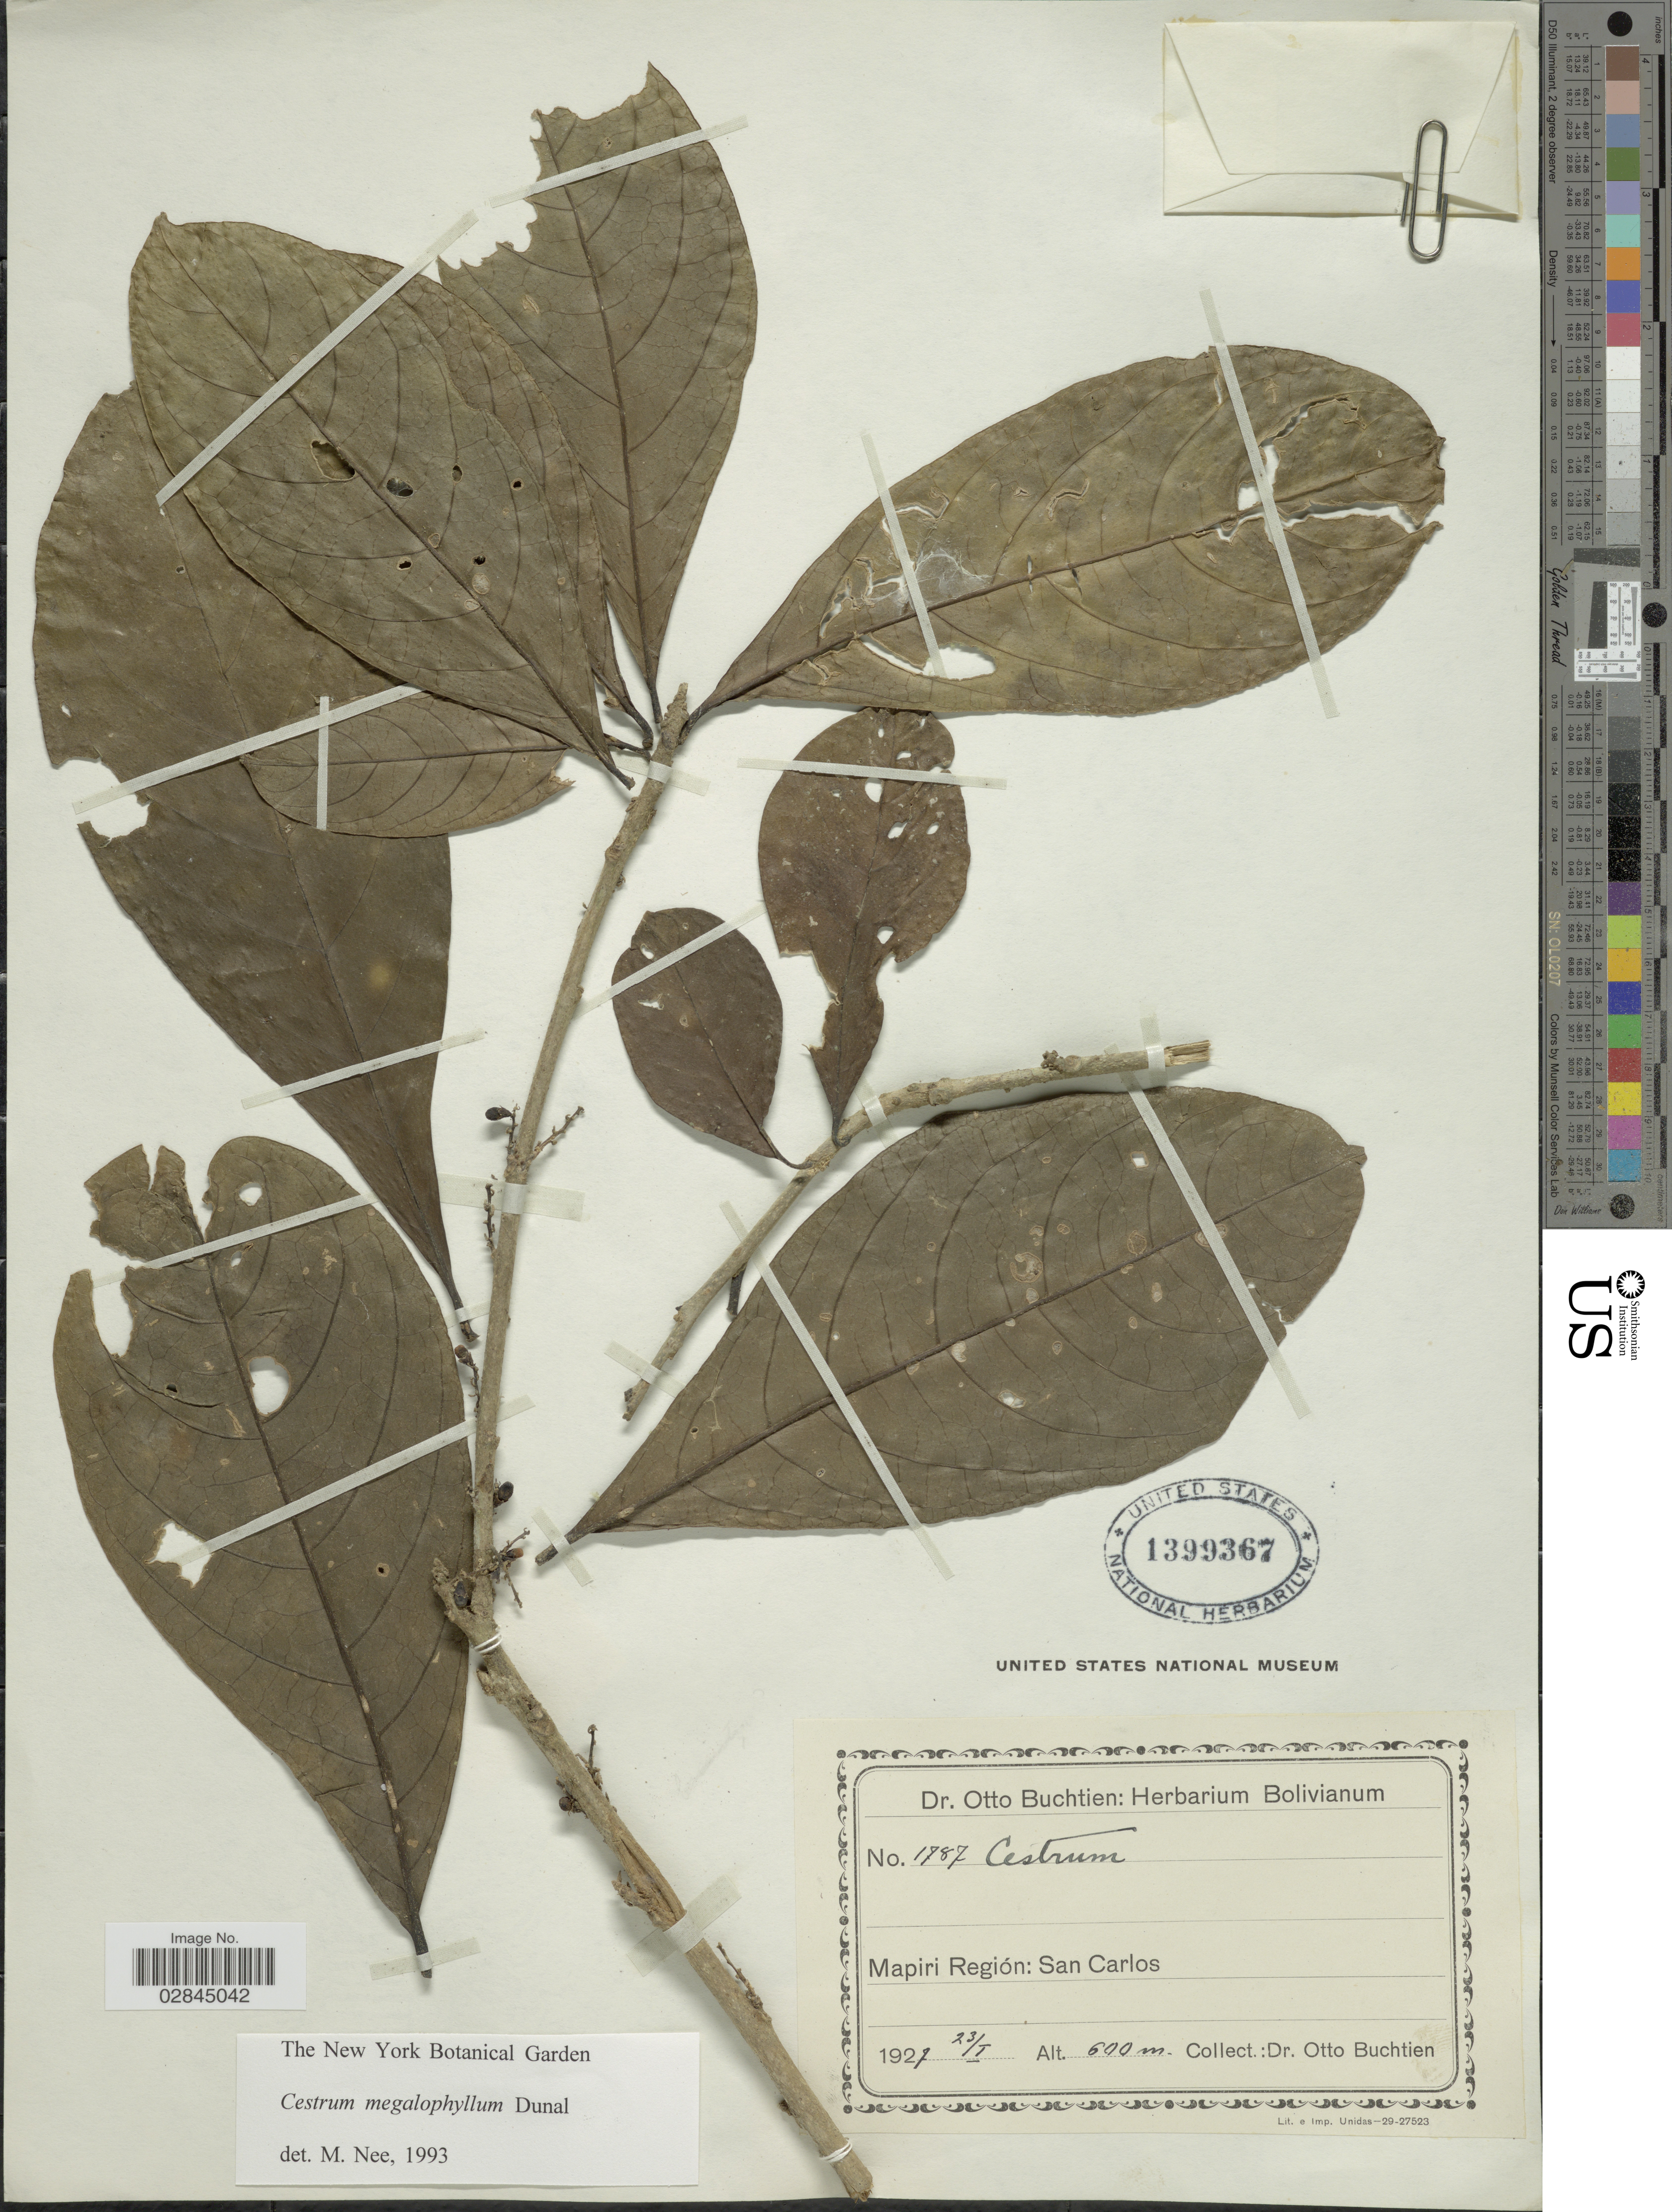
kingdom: Plantae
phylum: Tracheophyta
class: Magnoliopsida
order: Solanales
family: Solanaceae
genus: Cestrum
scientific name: Cestrum schlechtendahlii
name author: G. Don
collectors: O. Buchtien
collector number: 1787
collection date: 1927-01-23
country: Bolivia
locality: Mapiri Región: San Carlos.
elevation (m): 600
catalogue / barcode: US 1399367